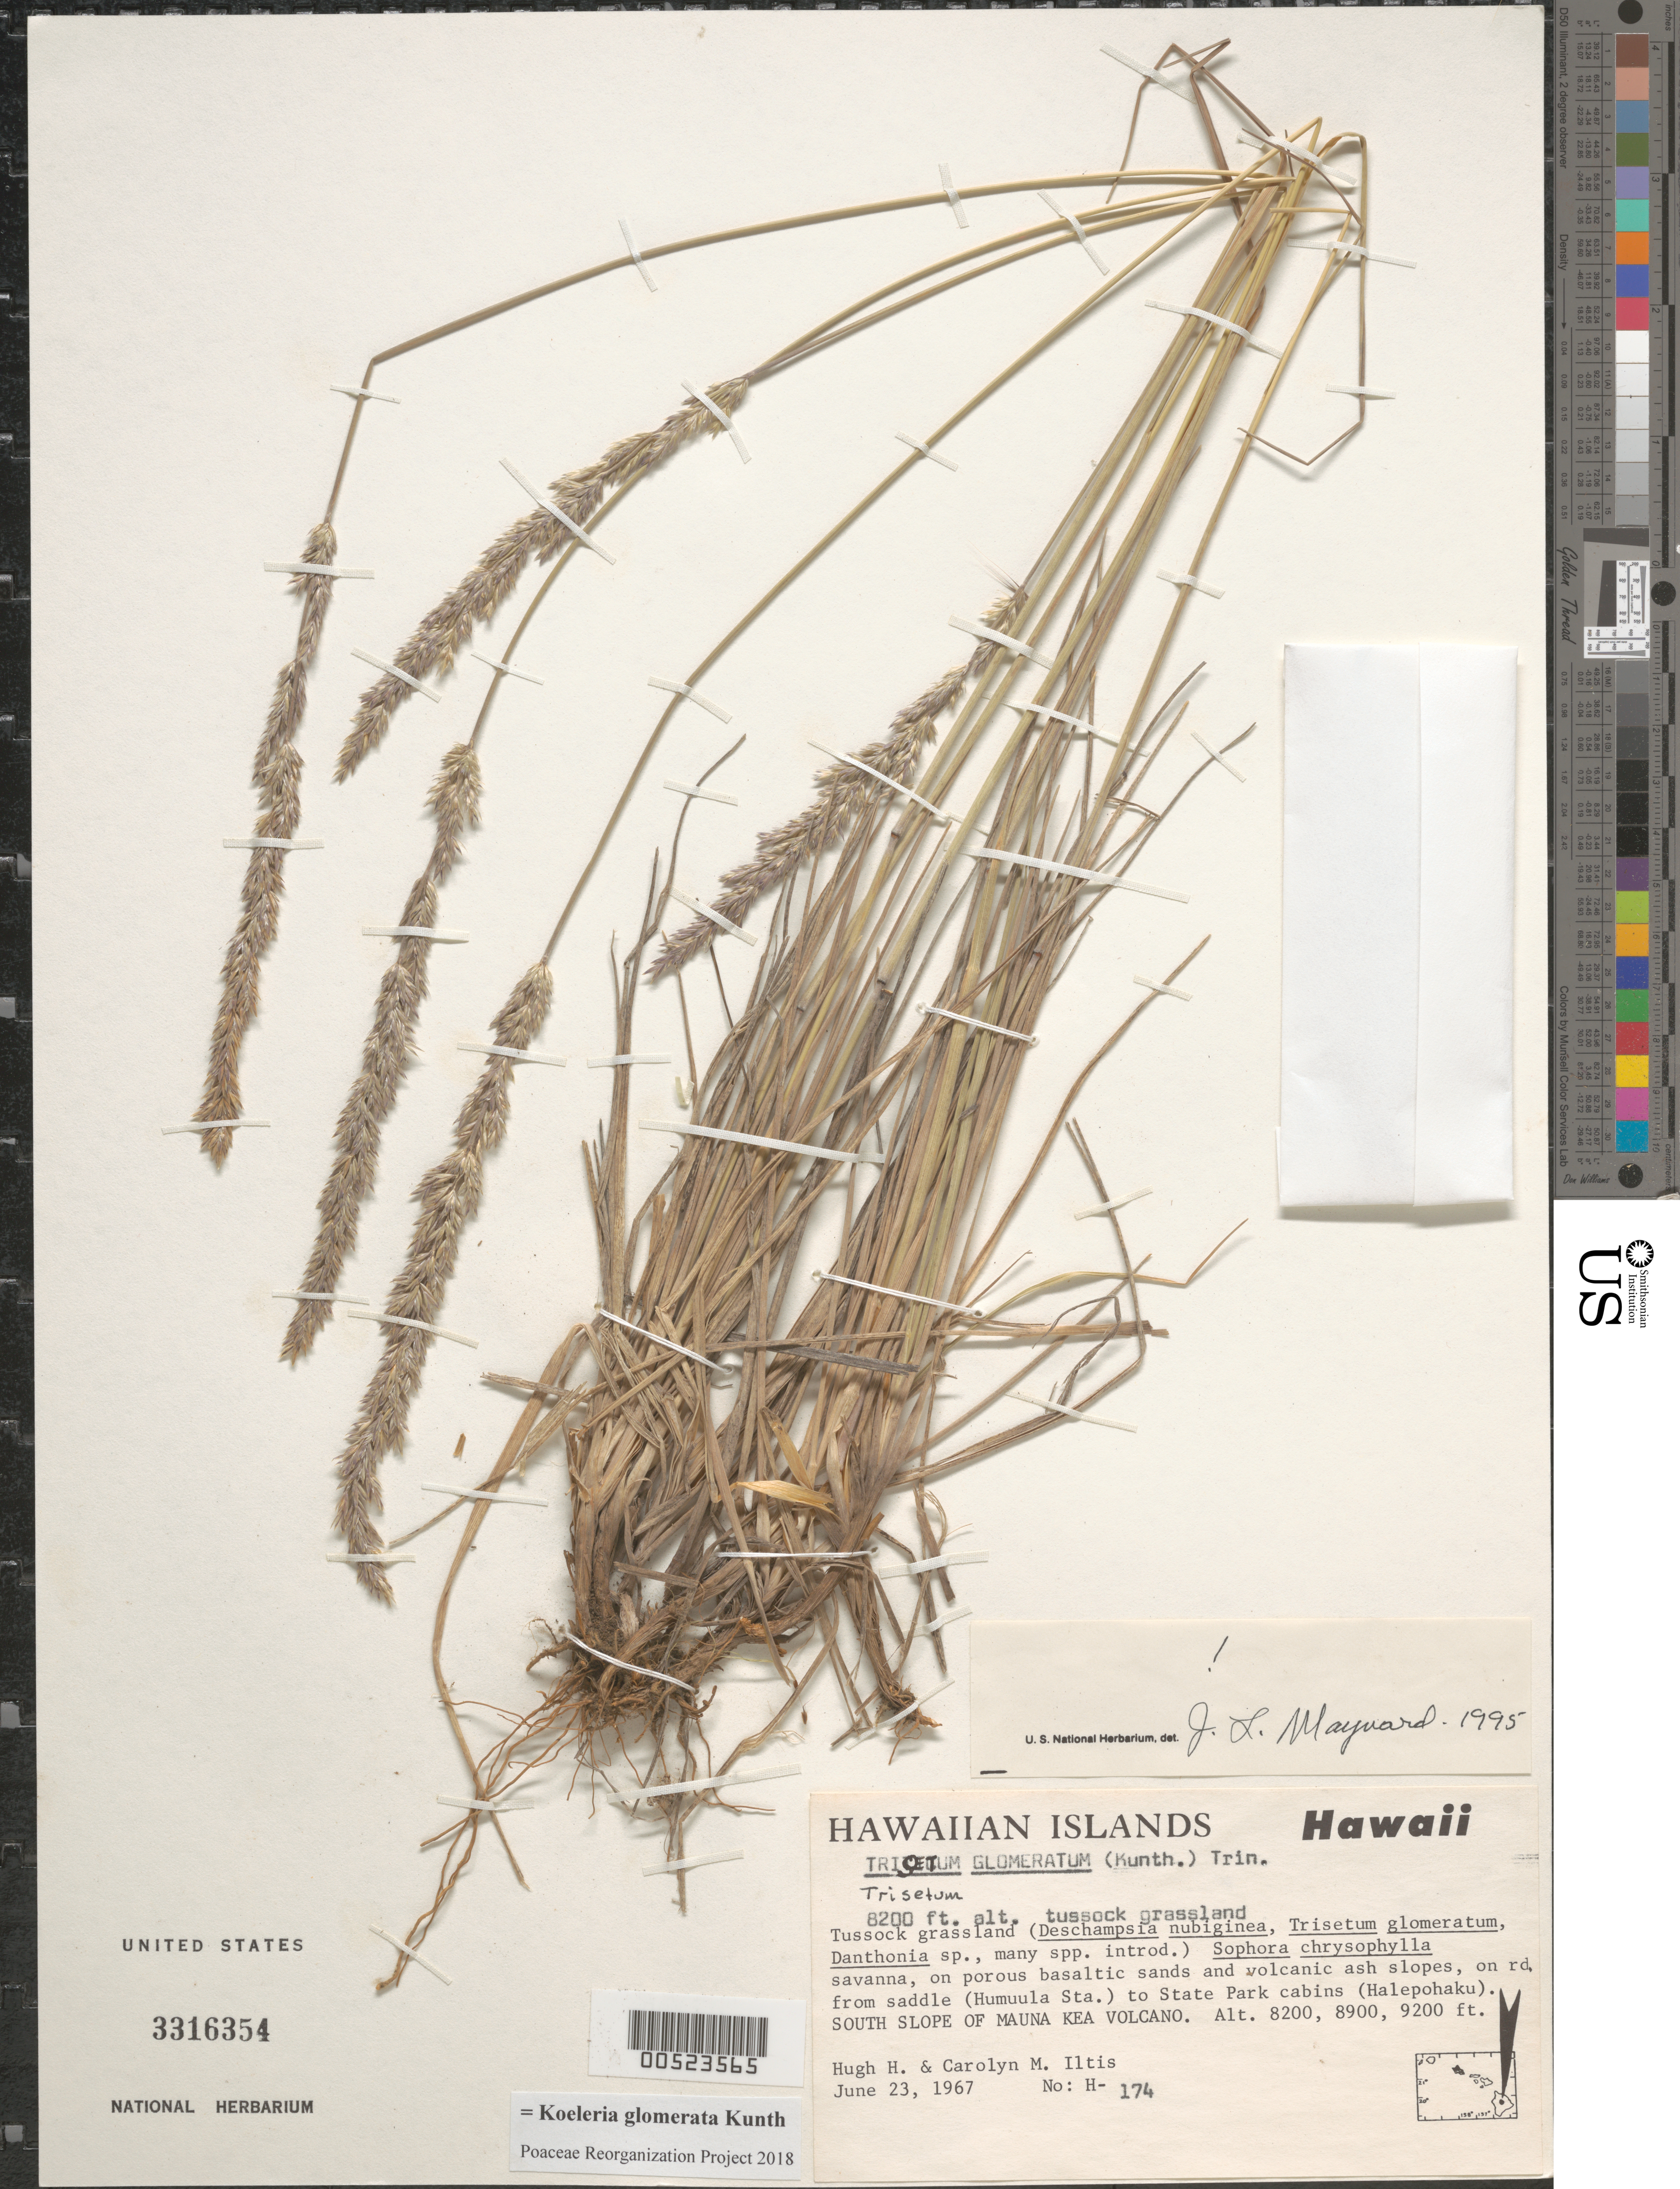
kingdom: Plantae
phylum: Tracheophyta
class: Liliopsida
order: Poales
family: Poaceae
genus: Koeleria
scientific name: Koeleria glomerata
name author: Kunth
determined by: Poaceae Reorganization Project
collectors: H. H. Iltis & C. M Iltis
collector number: H-174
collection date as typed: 23 Jun 1967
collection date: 1967-06-23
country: United States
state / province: Hawaii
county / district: Hawaii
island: Hawaii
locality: On rd from saddle (Humuula Sta.) to State Park cabins (Halepohaku), S slope of Mauna Kea Volcano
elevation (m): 2499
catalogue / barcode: US 3316354